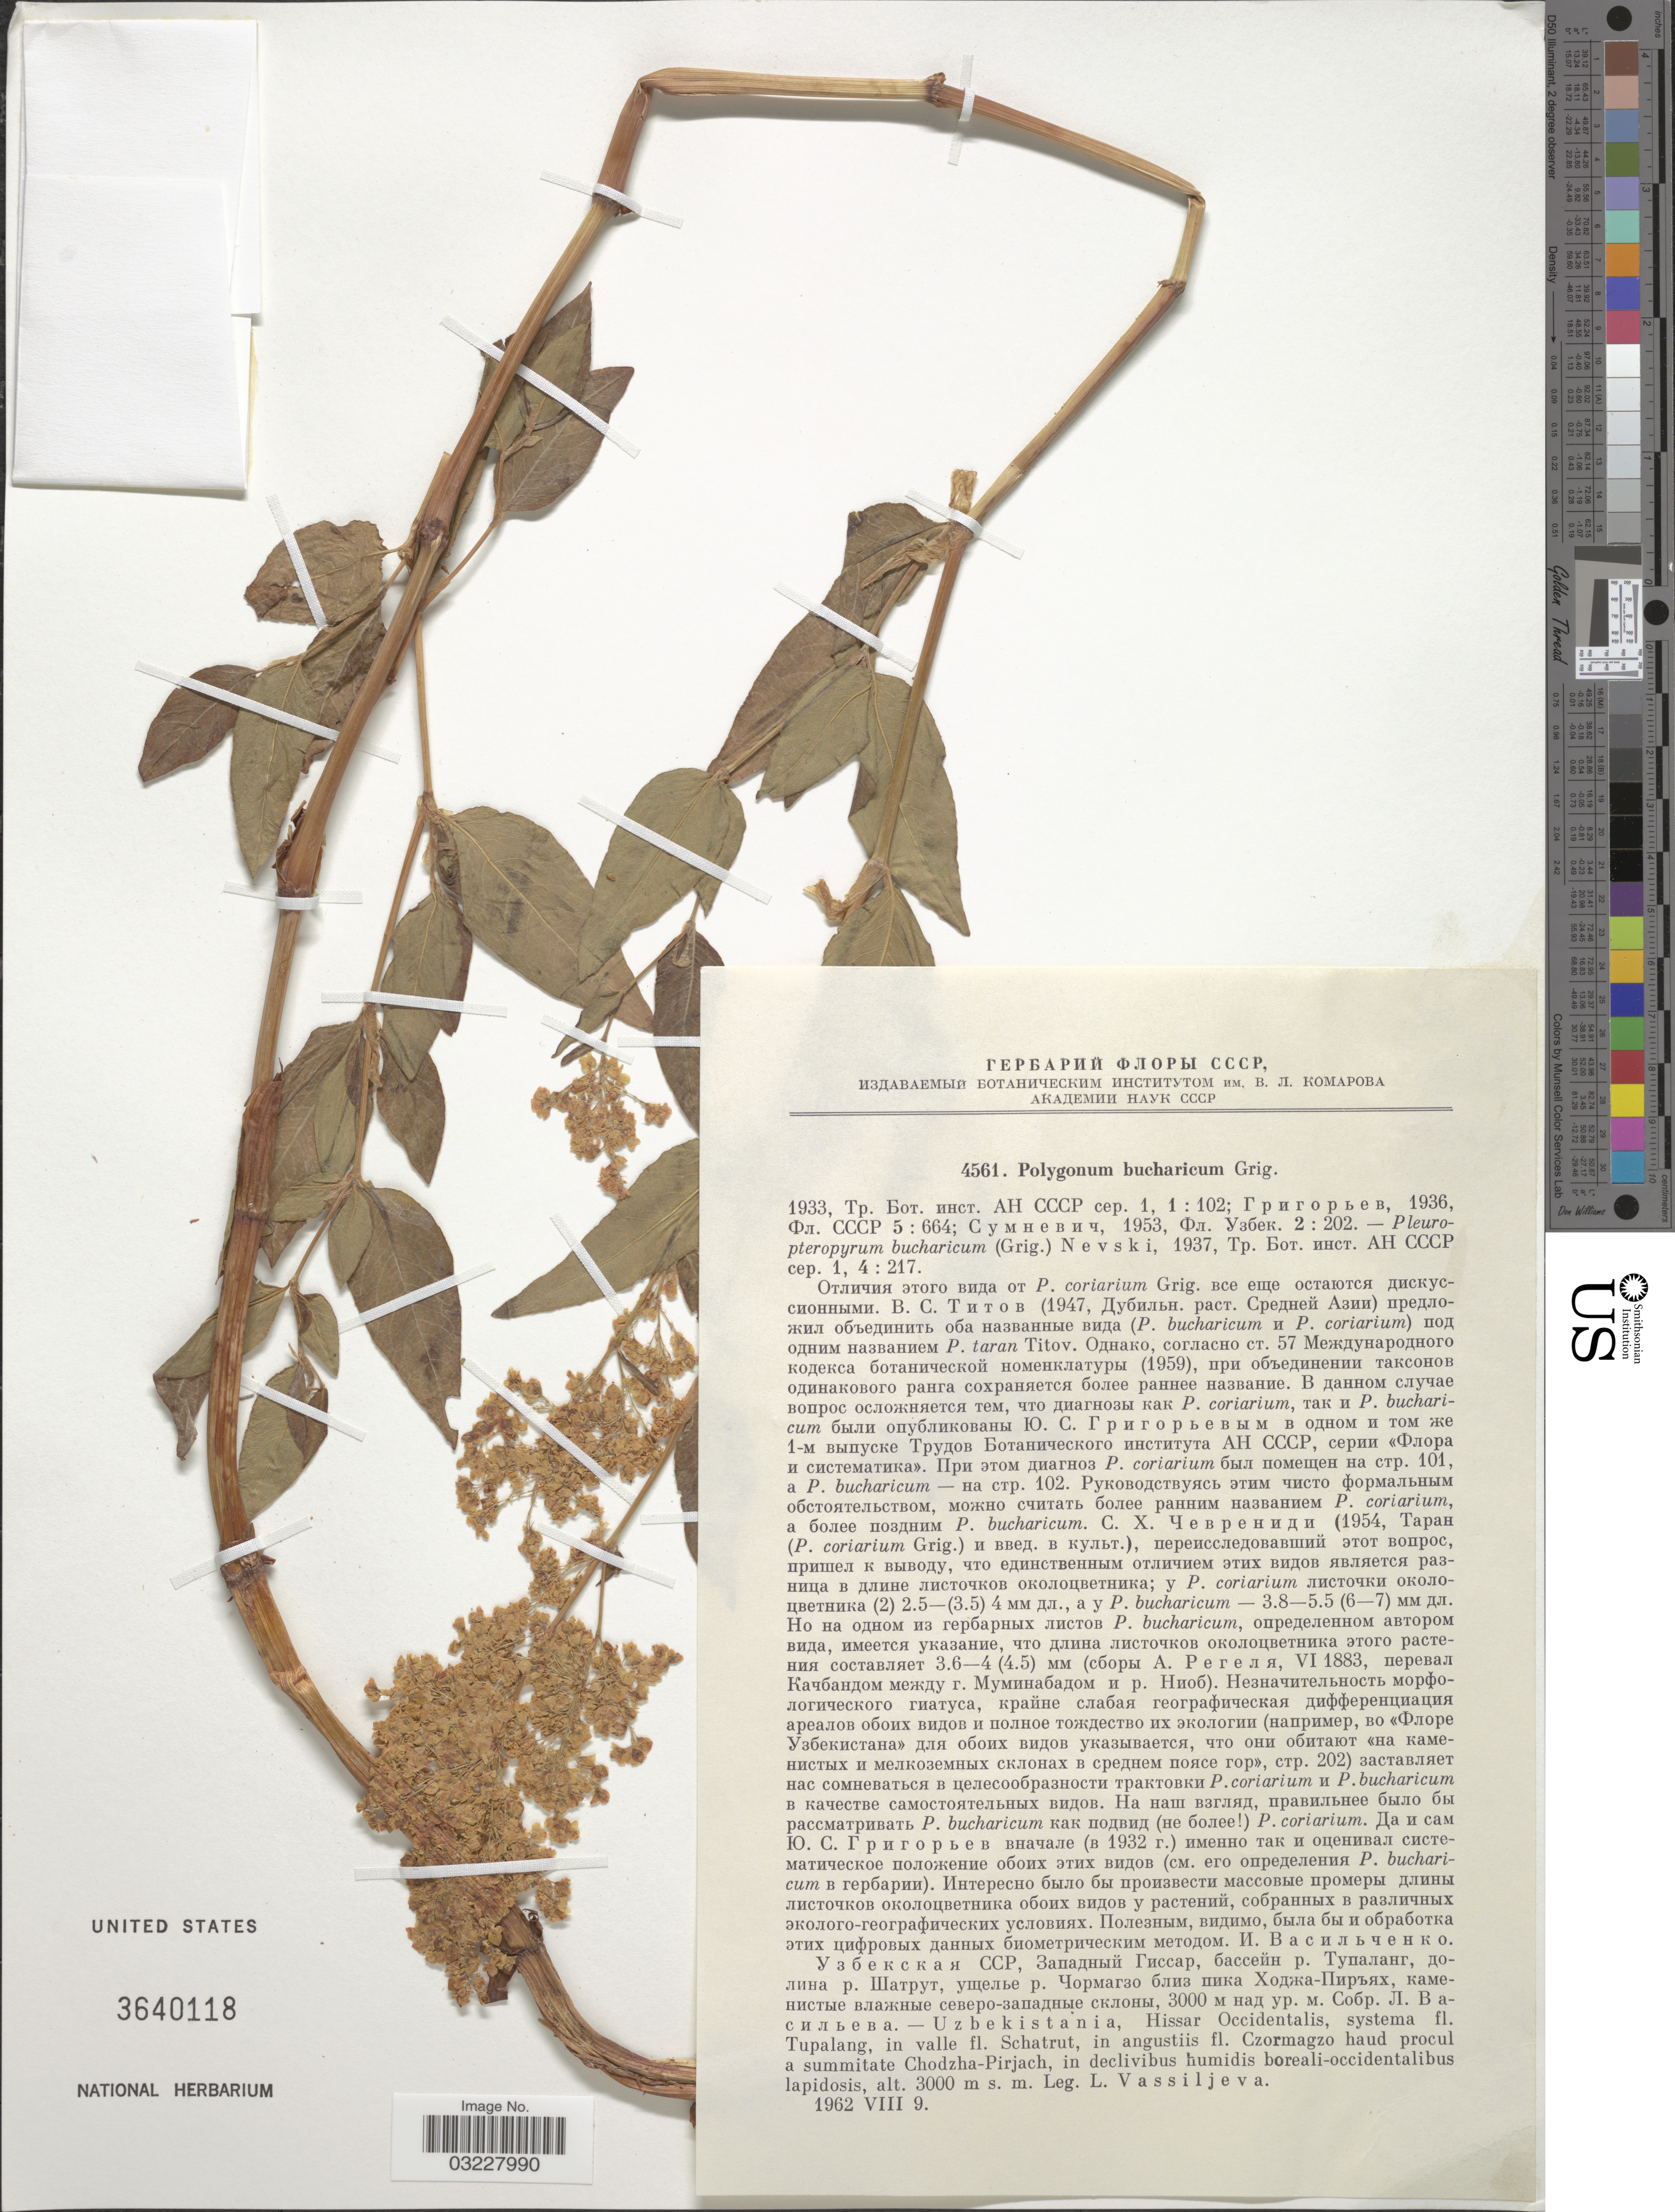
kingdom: Plantae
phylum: Tracheophyta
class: Magnoliopsida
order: Caryophyllales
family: Polygonaceae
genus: Koenigia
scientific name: Koenigia coriaria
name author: (Grig.) T.M. Schust. & Reveal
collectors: L. Vassiljeva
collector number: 4561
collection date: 1962-08-09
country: Uzbekistan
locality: Hissar Occidentalis, systema fl. Tupalang, in valle fl. Schatrut, in angusttis fl. Czormagzo haud procul a summitate Chodzha-Pirjach.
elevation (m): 3000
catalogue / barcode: US 3640118